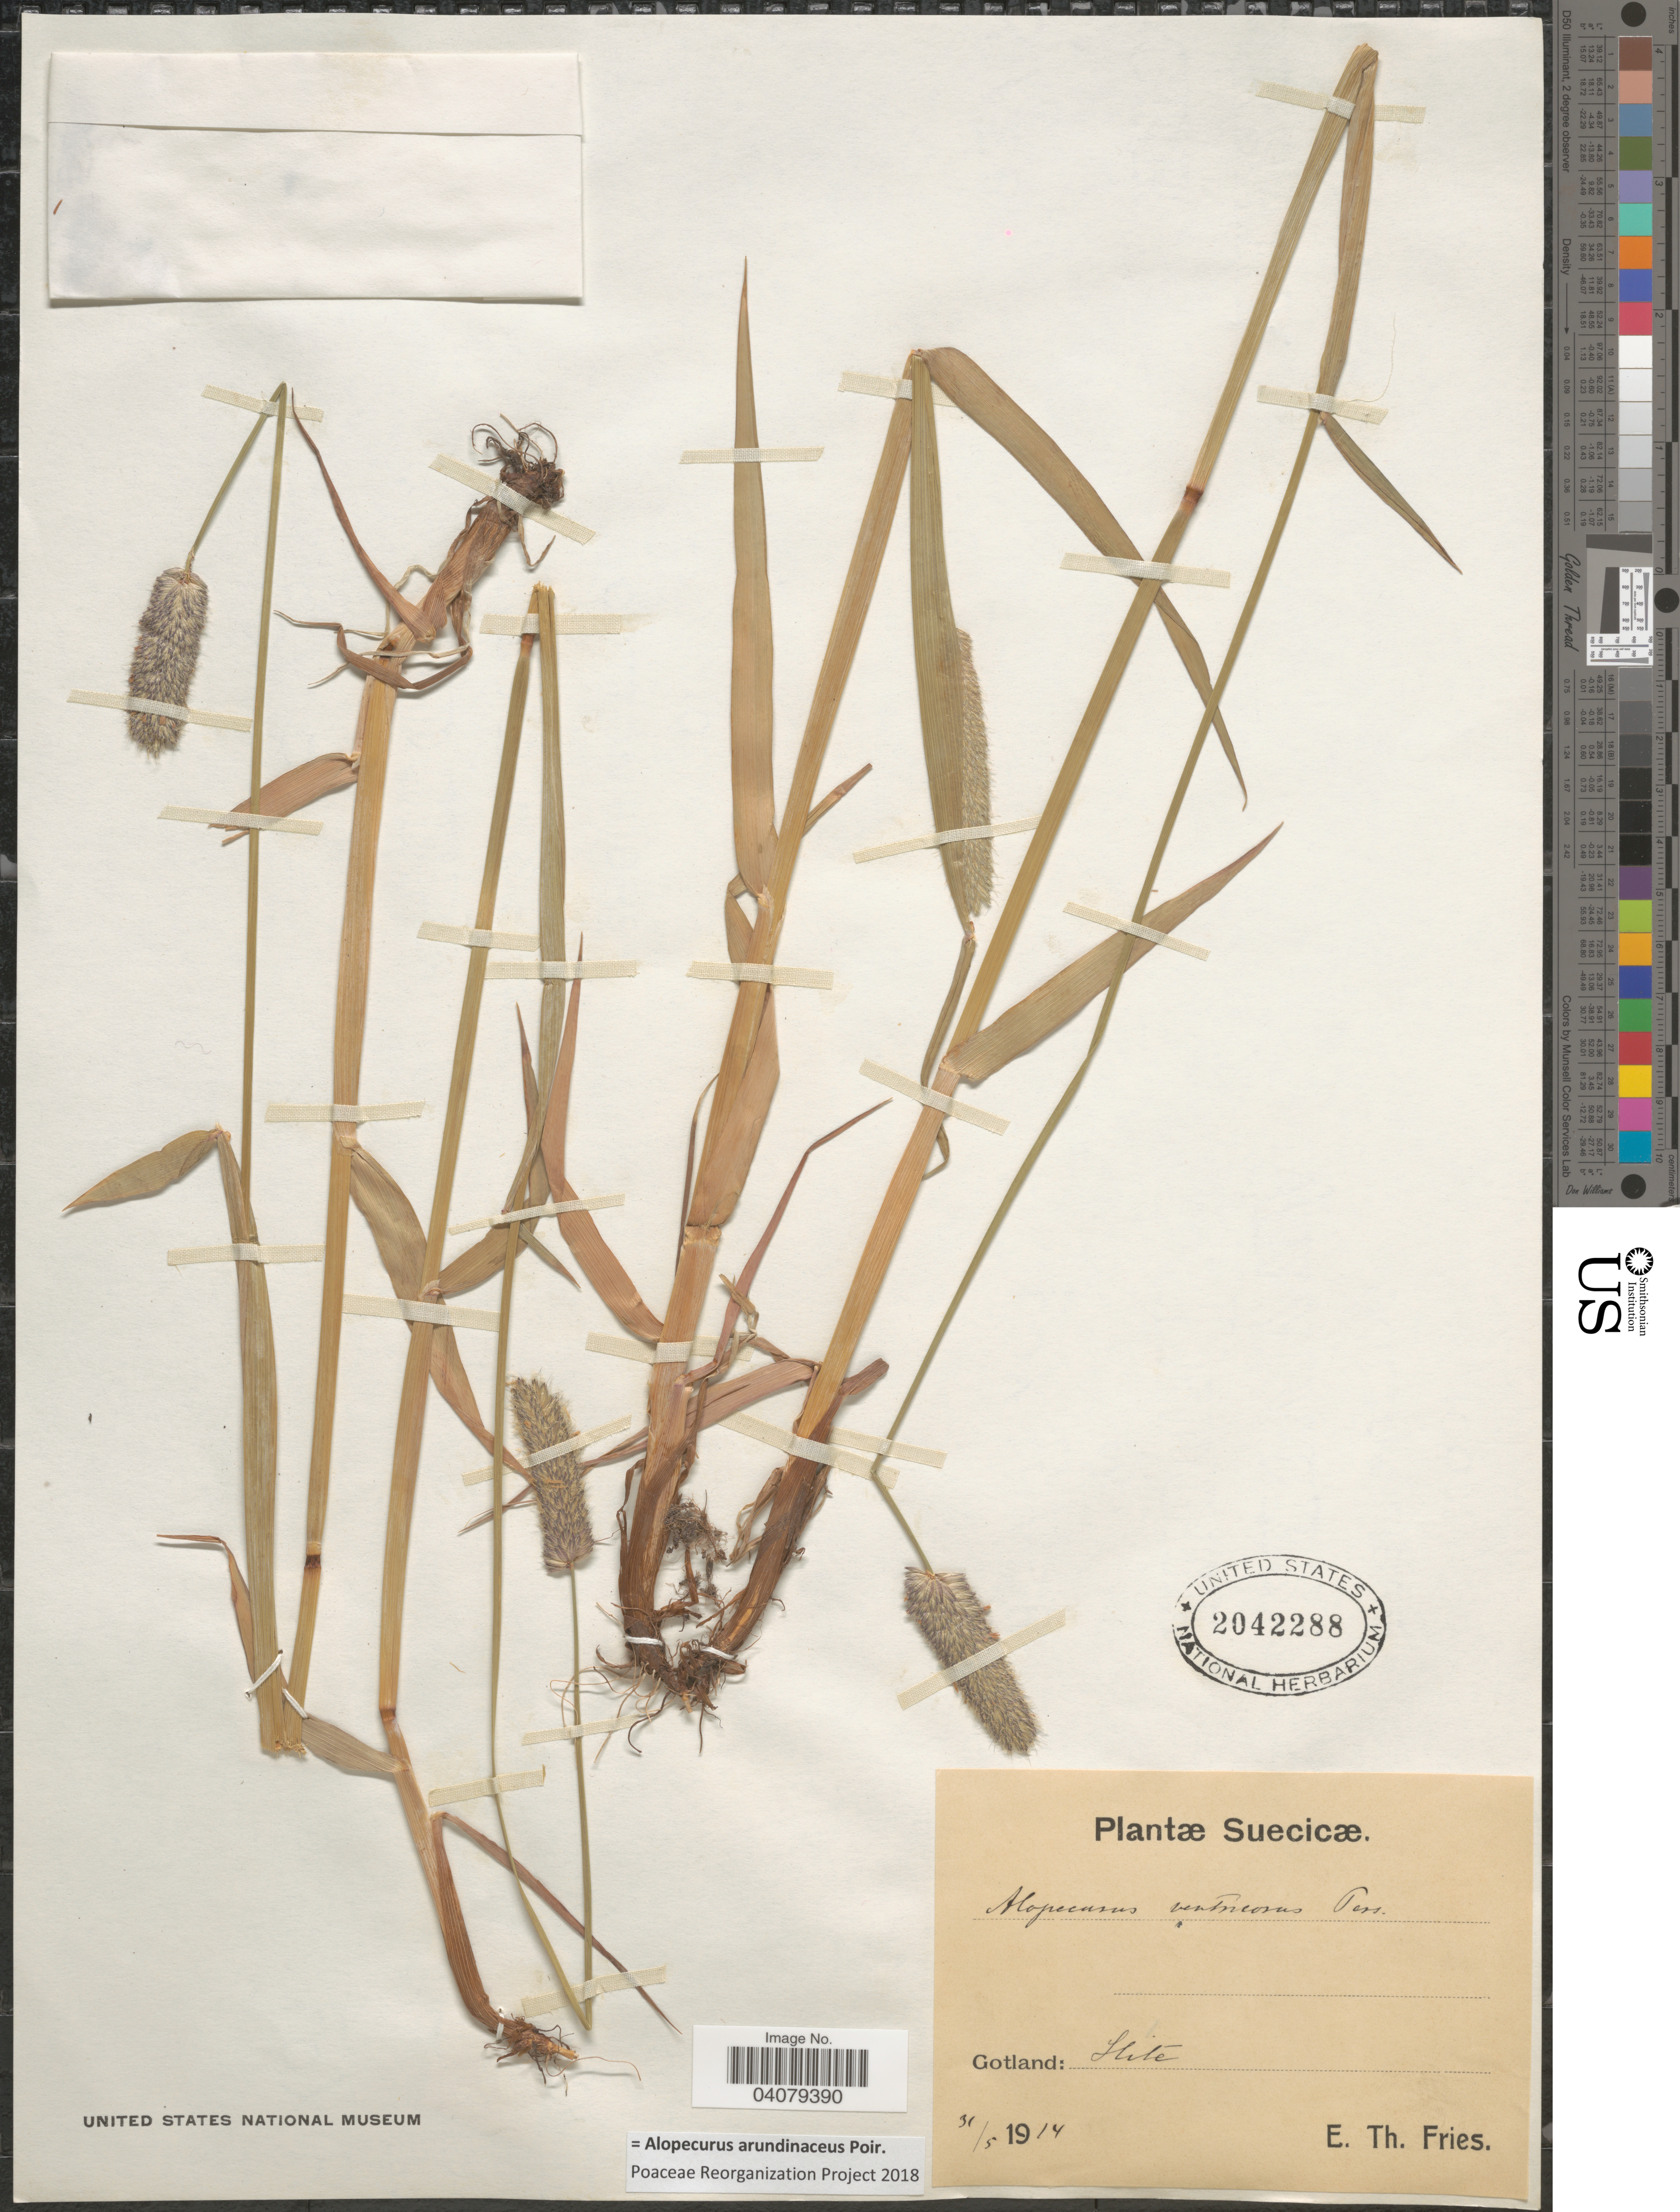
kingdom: Plantae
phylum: Tracheophyta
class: Liliopsida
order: Poales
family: Poaceae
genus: Alopecurus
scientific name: Alopecurus arundinaceus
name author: Poir.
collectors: E. Fries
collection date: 1914-05-31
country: Sweden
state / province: Gotland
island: Gotland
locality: Gotland: Slite.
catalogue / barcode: US 2042288